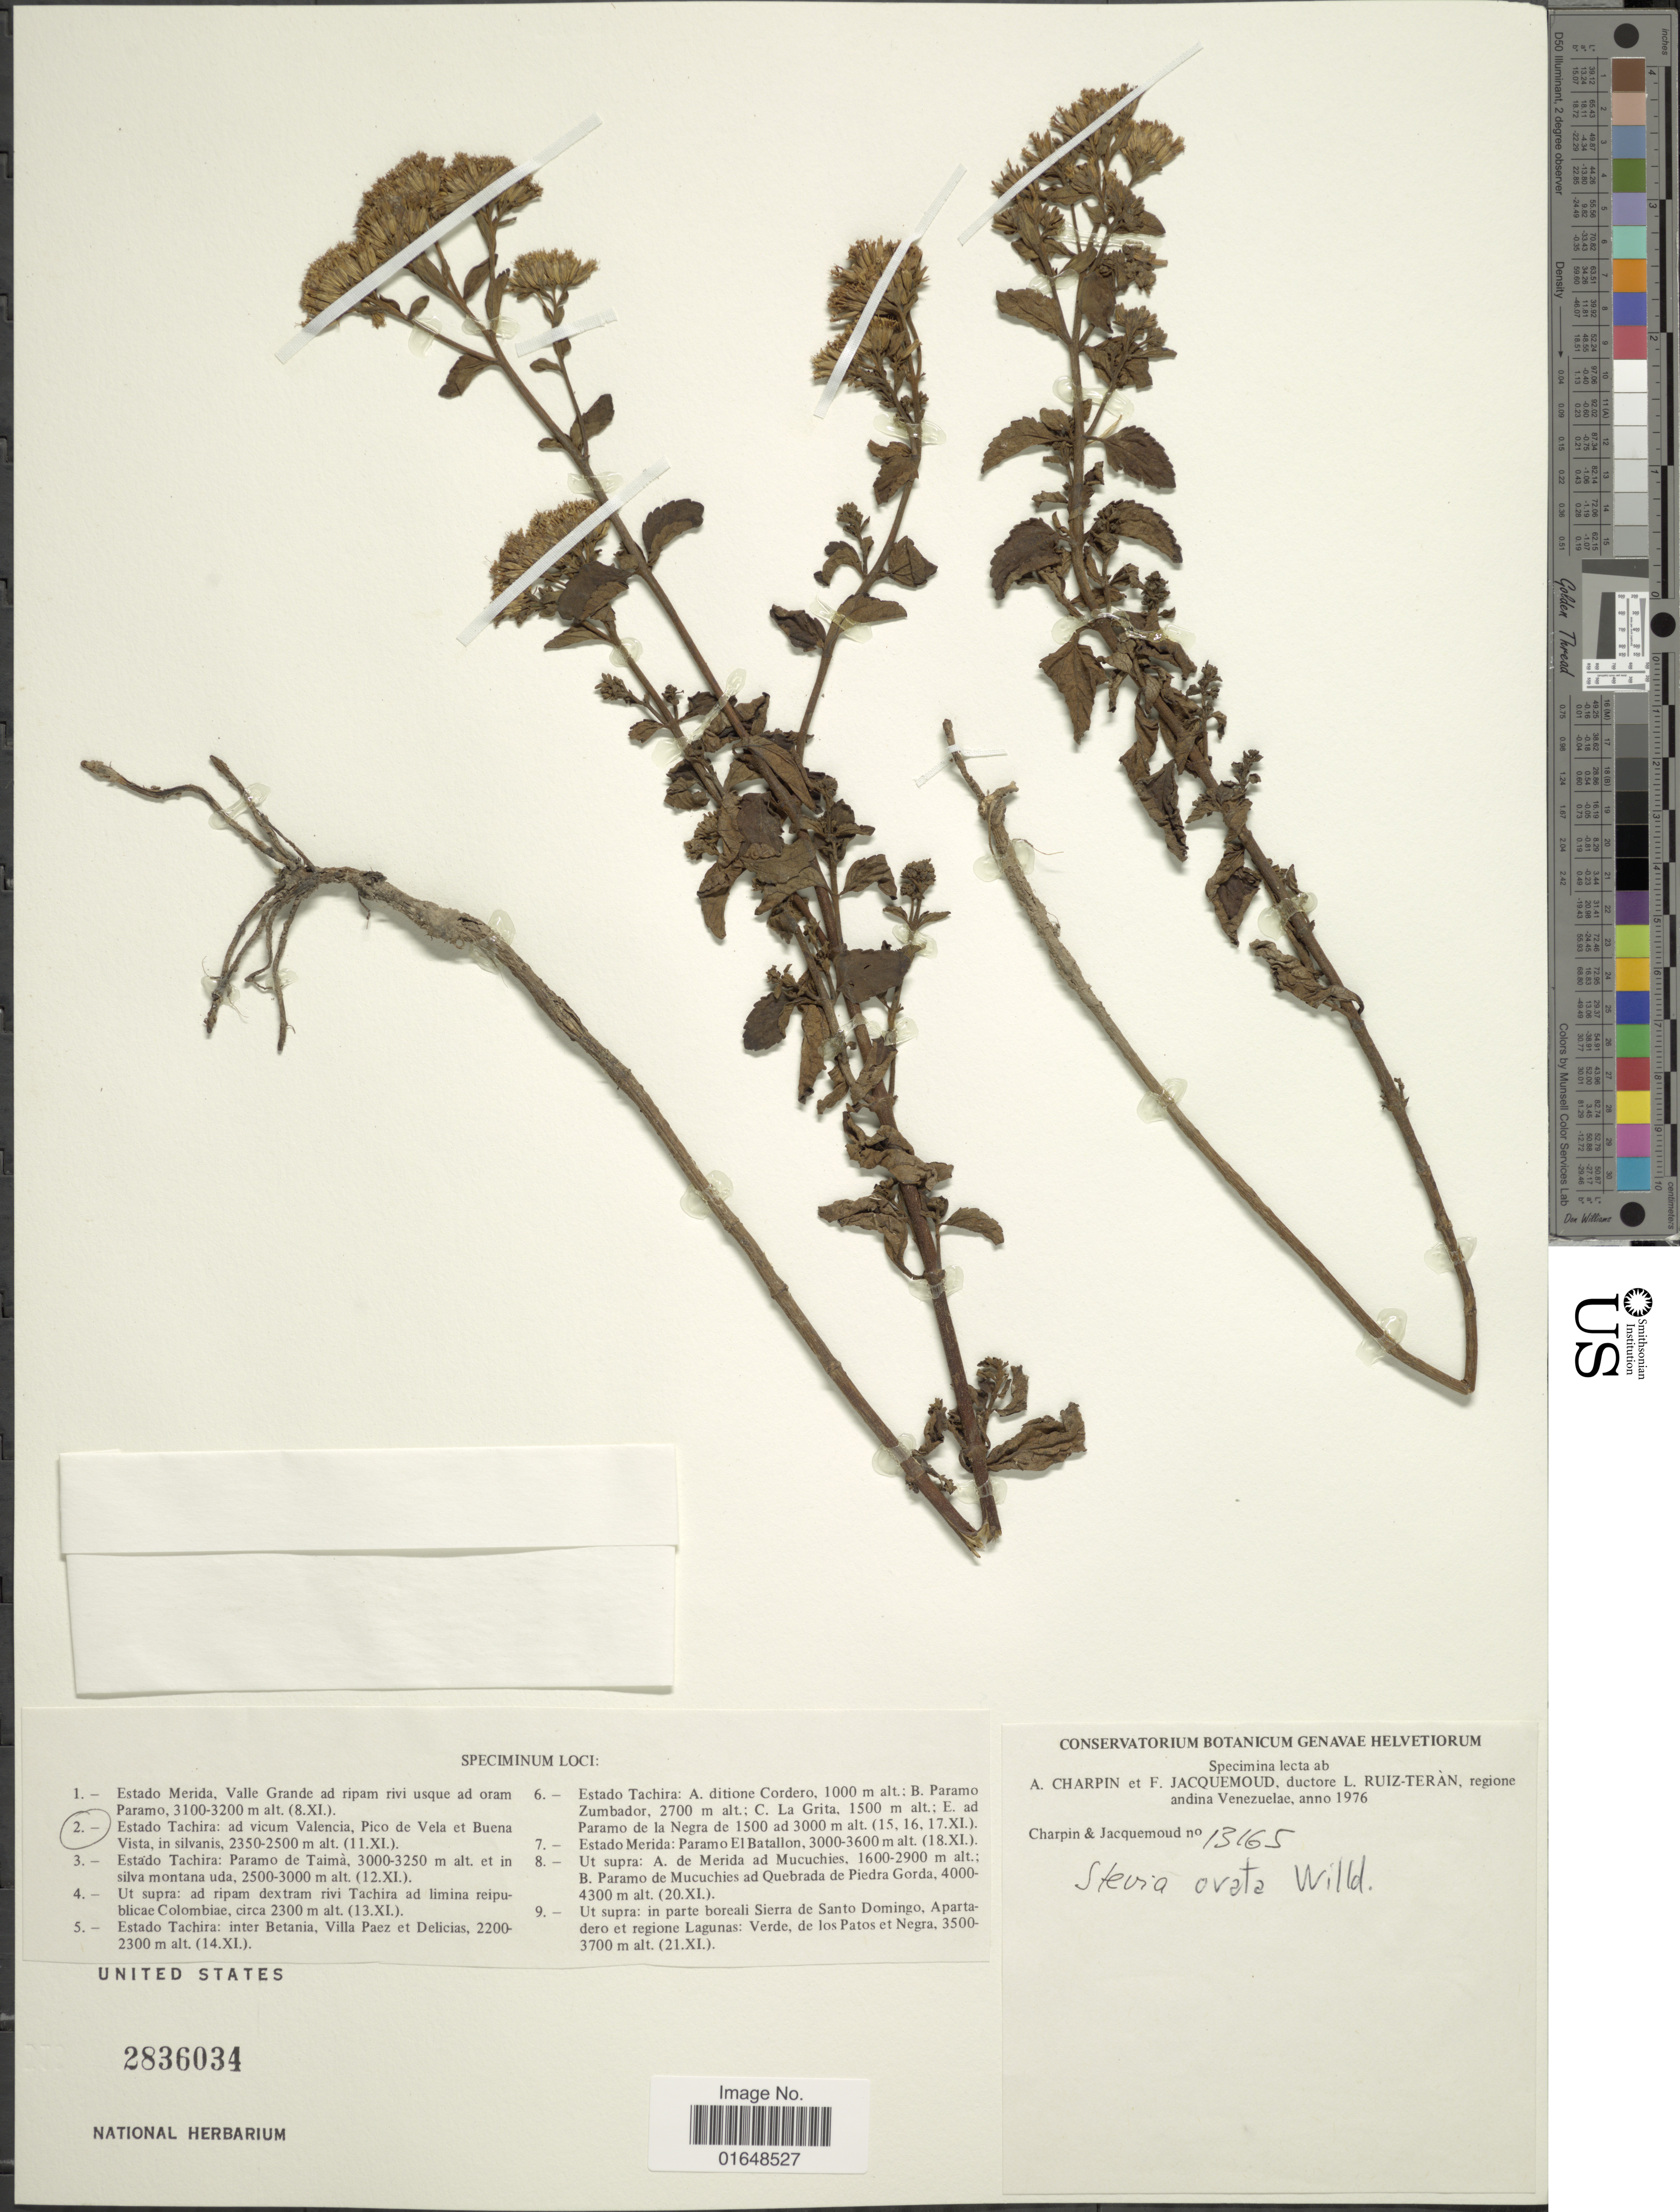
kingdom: Plantae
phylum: Tracheophyta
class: Magnoliopsida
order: Asterales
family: Asteraceae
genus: Stevia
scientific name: Stevia ovata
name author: Willd.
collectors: A. Charpin, F. Jacquemoud & L. Teran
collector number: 13165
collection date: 1976-11-11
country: Venezuela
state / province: Tachira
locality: Estado Tachira: ad vicum Valencia, Pico de Vela et Buena Vista, in silvanis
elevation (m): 2350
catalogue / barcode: US 2836034